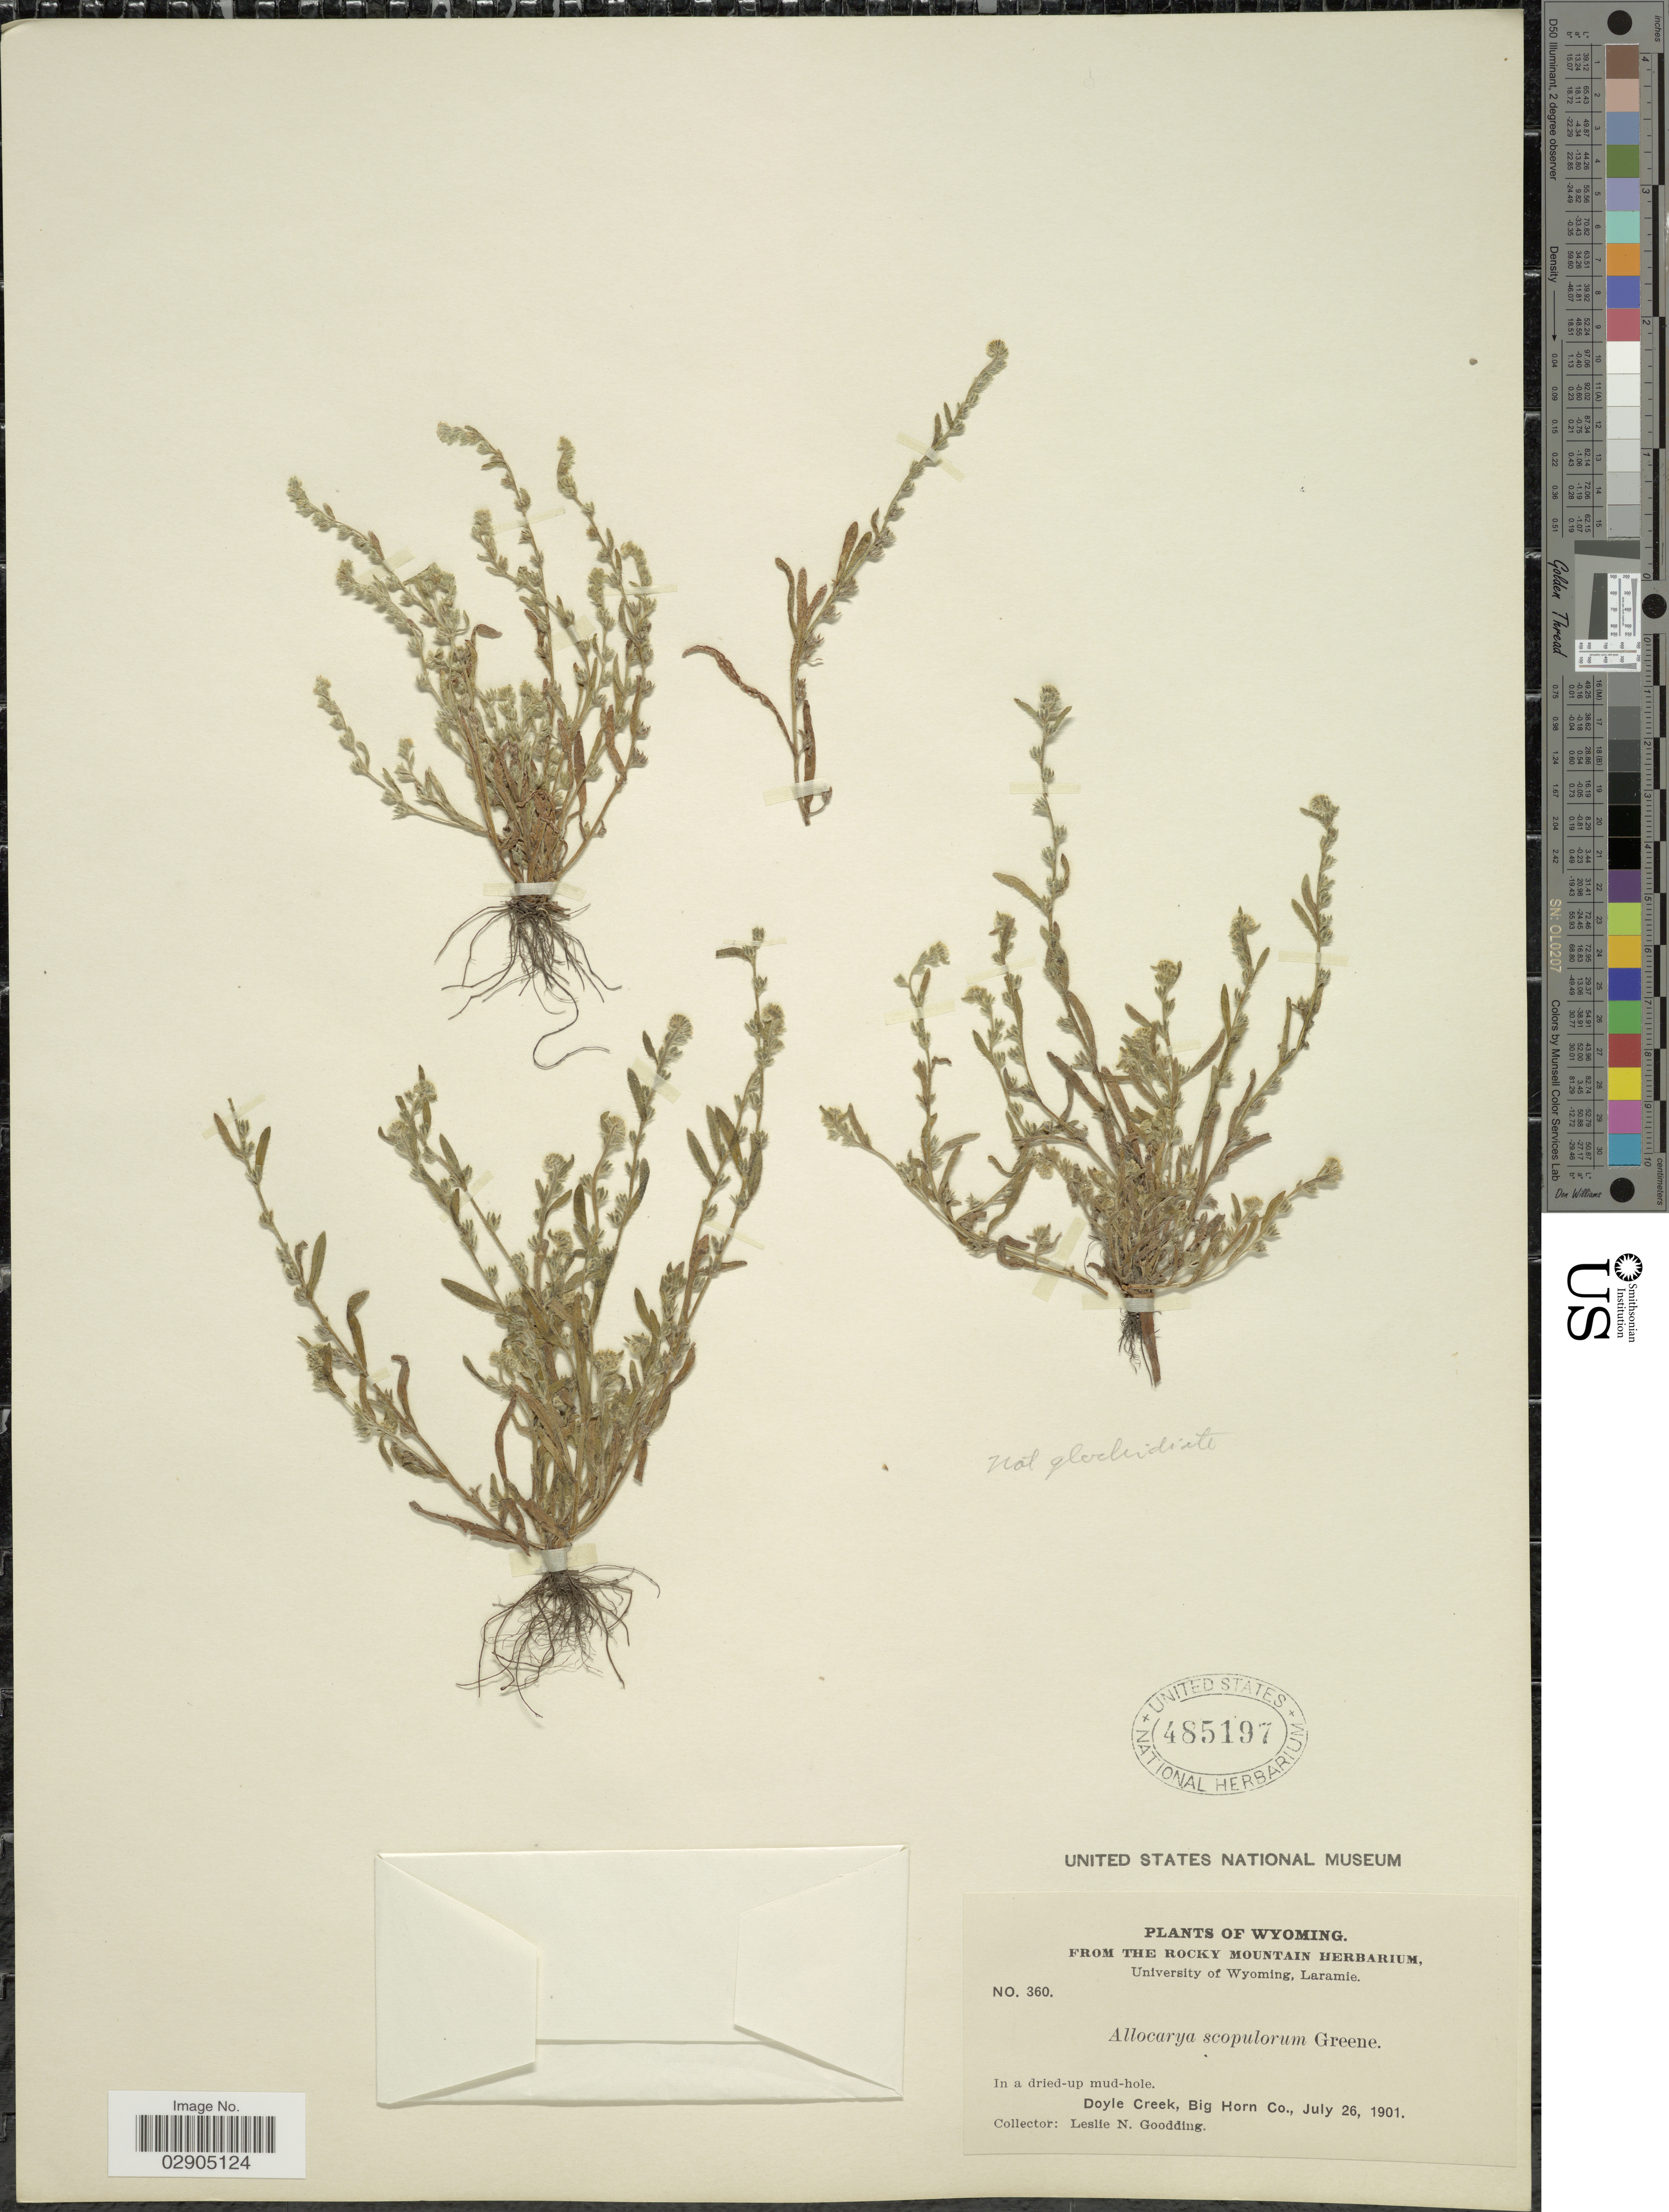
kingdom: Plantae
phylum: Tracheophyta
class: Magnoliopsida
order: Boraginales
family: Boraginaceae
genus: Allocarya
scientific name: Allocarya californica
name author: (Fisch. & C.A. Mey.) Greene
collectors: L. N. Goodding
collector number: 360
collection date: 1901-07-26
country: United States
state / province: Wyoming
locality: Doyle Creek, Big Horn Co.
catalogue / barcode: US 485197